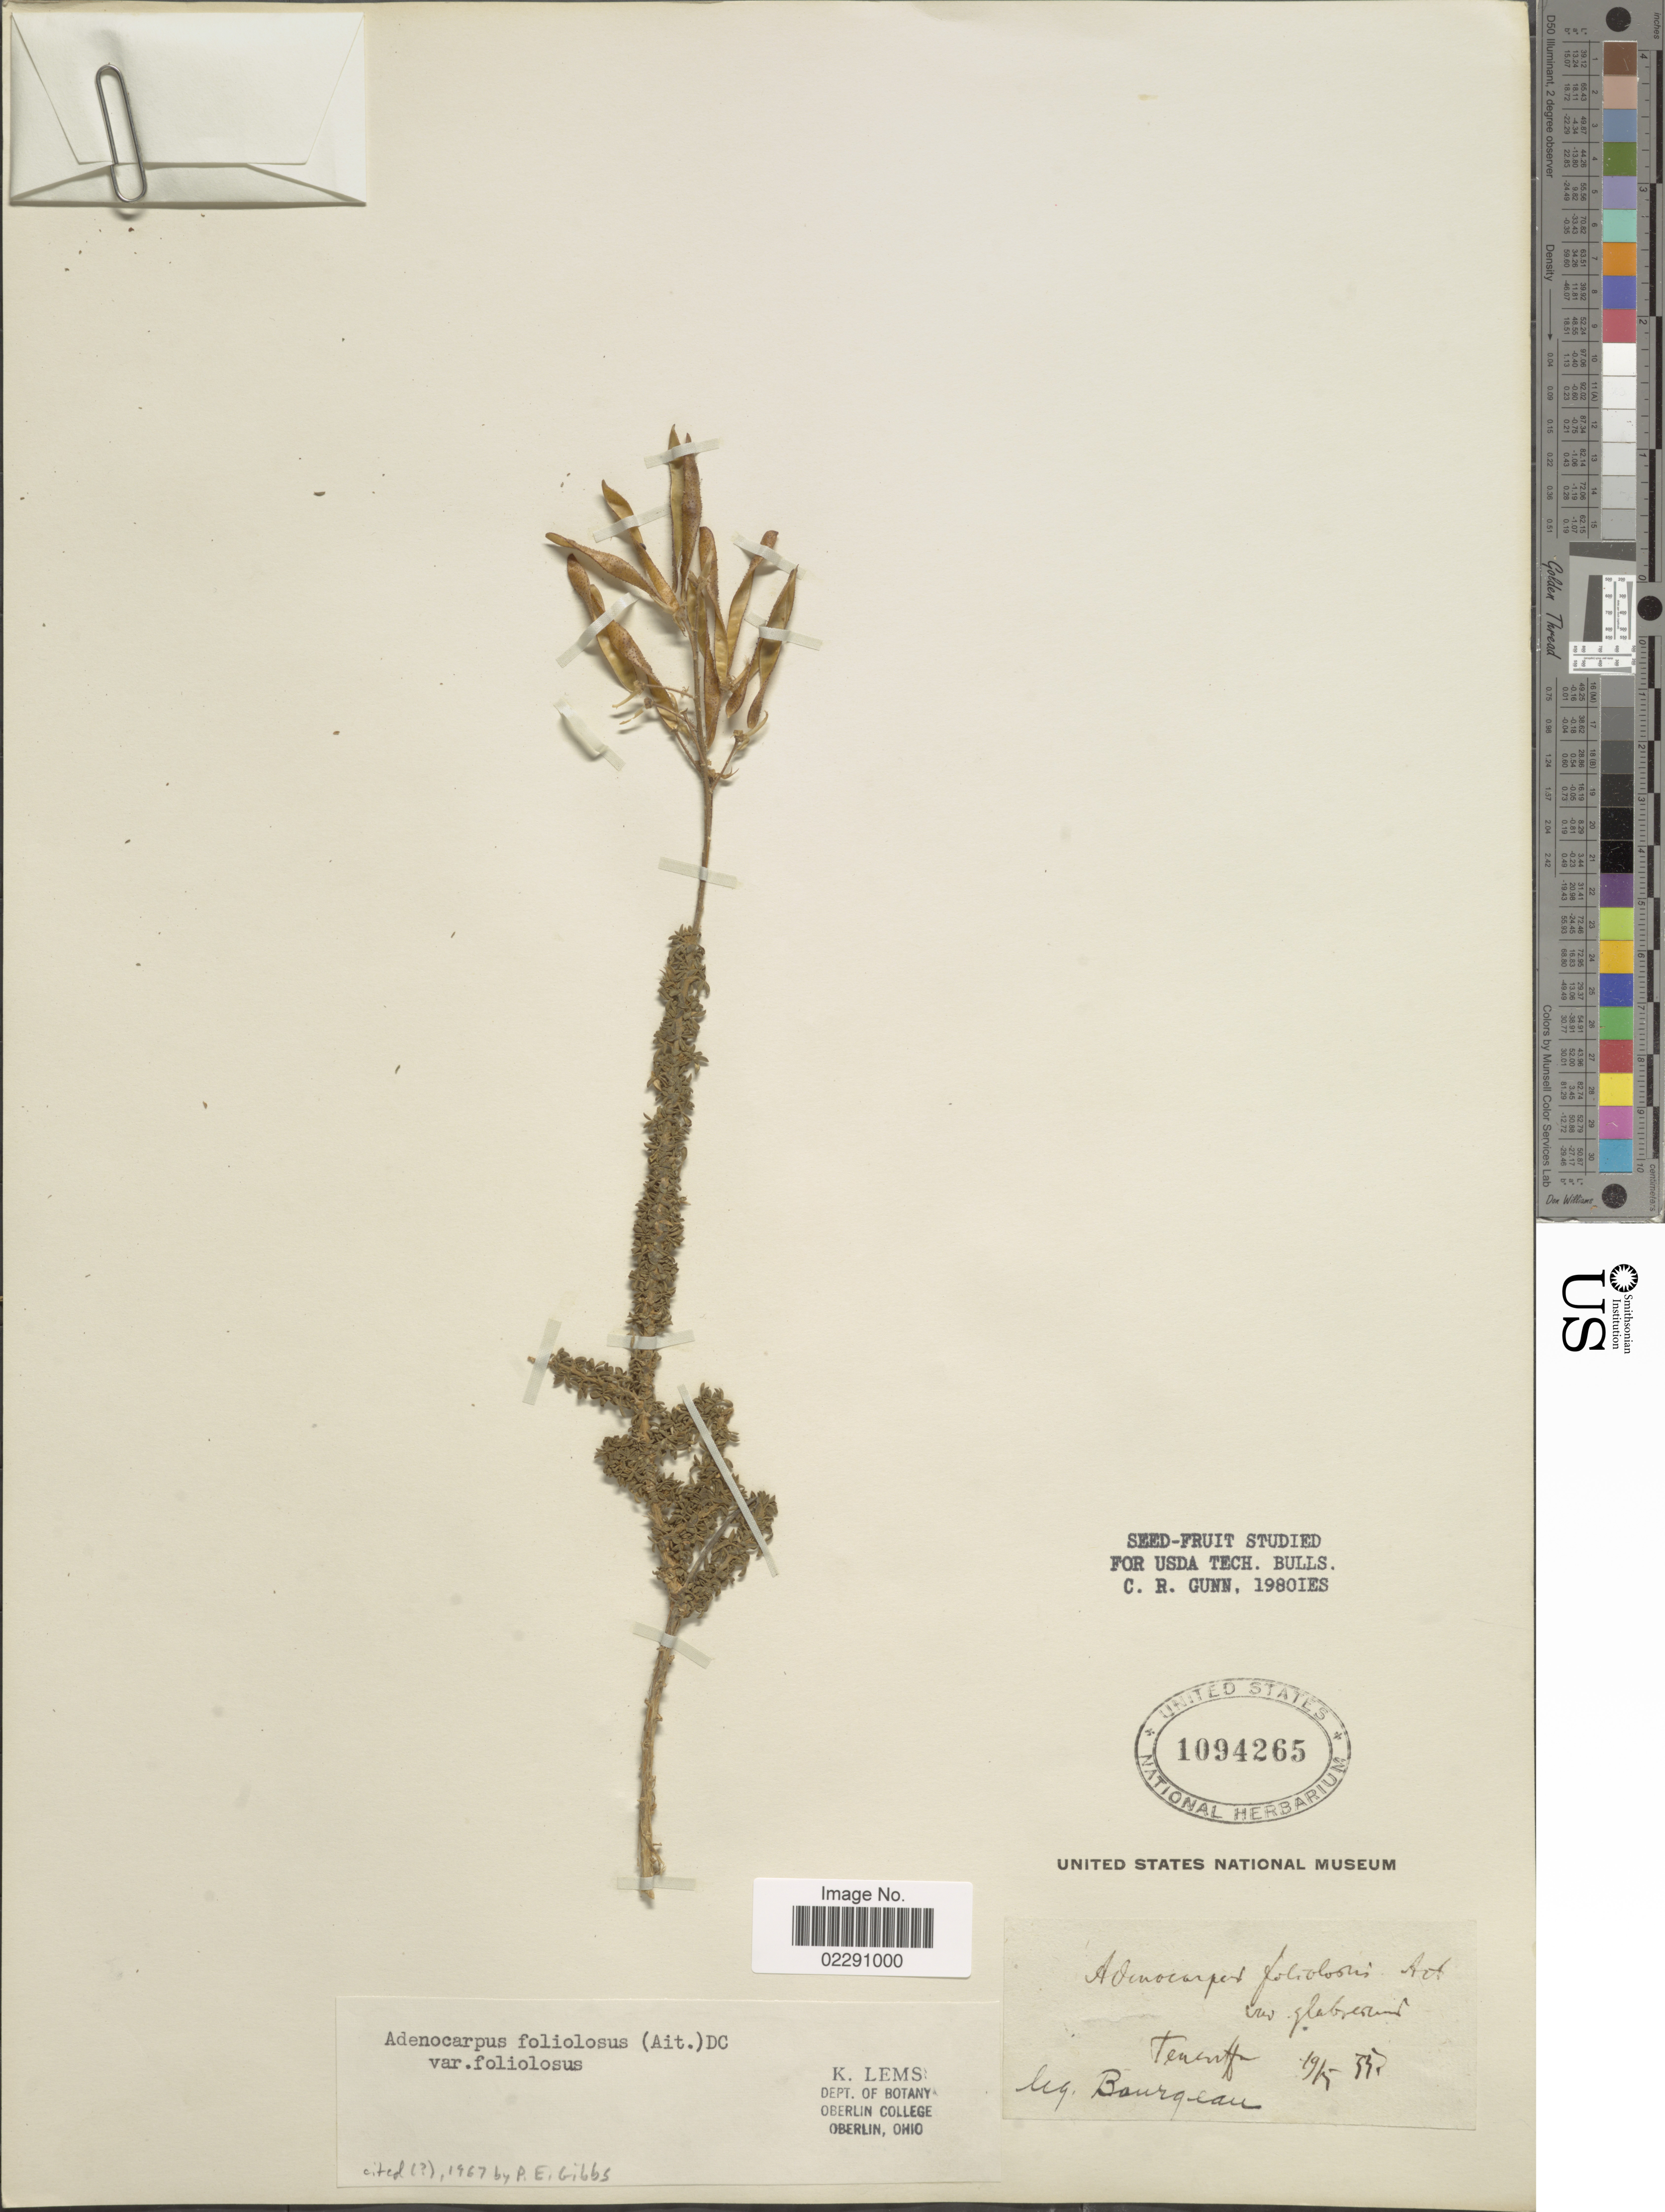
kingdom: Plantae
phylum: Tracheophyta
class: Magnoliopsida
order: Fabales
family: Fabaceae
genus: Adenocarpus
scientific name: Adenocarpus foliolosus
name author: DC.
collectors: -. Bourgeau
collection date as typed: Transcribed d/m/y: 19/5/33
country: Spain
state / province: Canarias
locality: Teneriffe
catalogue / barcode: US 1094265